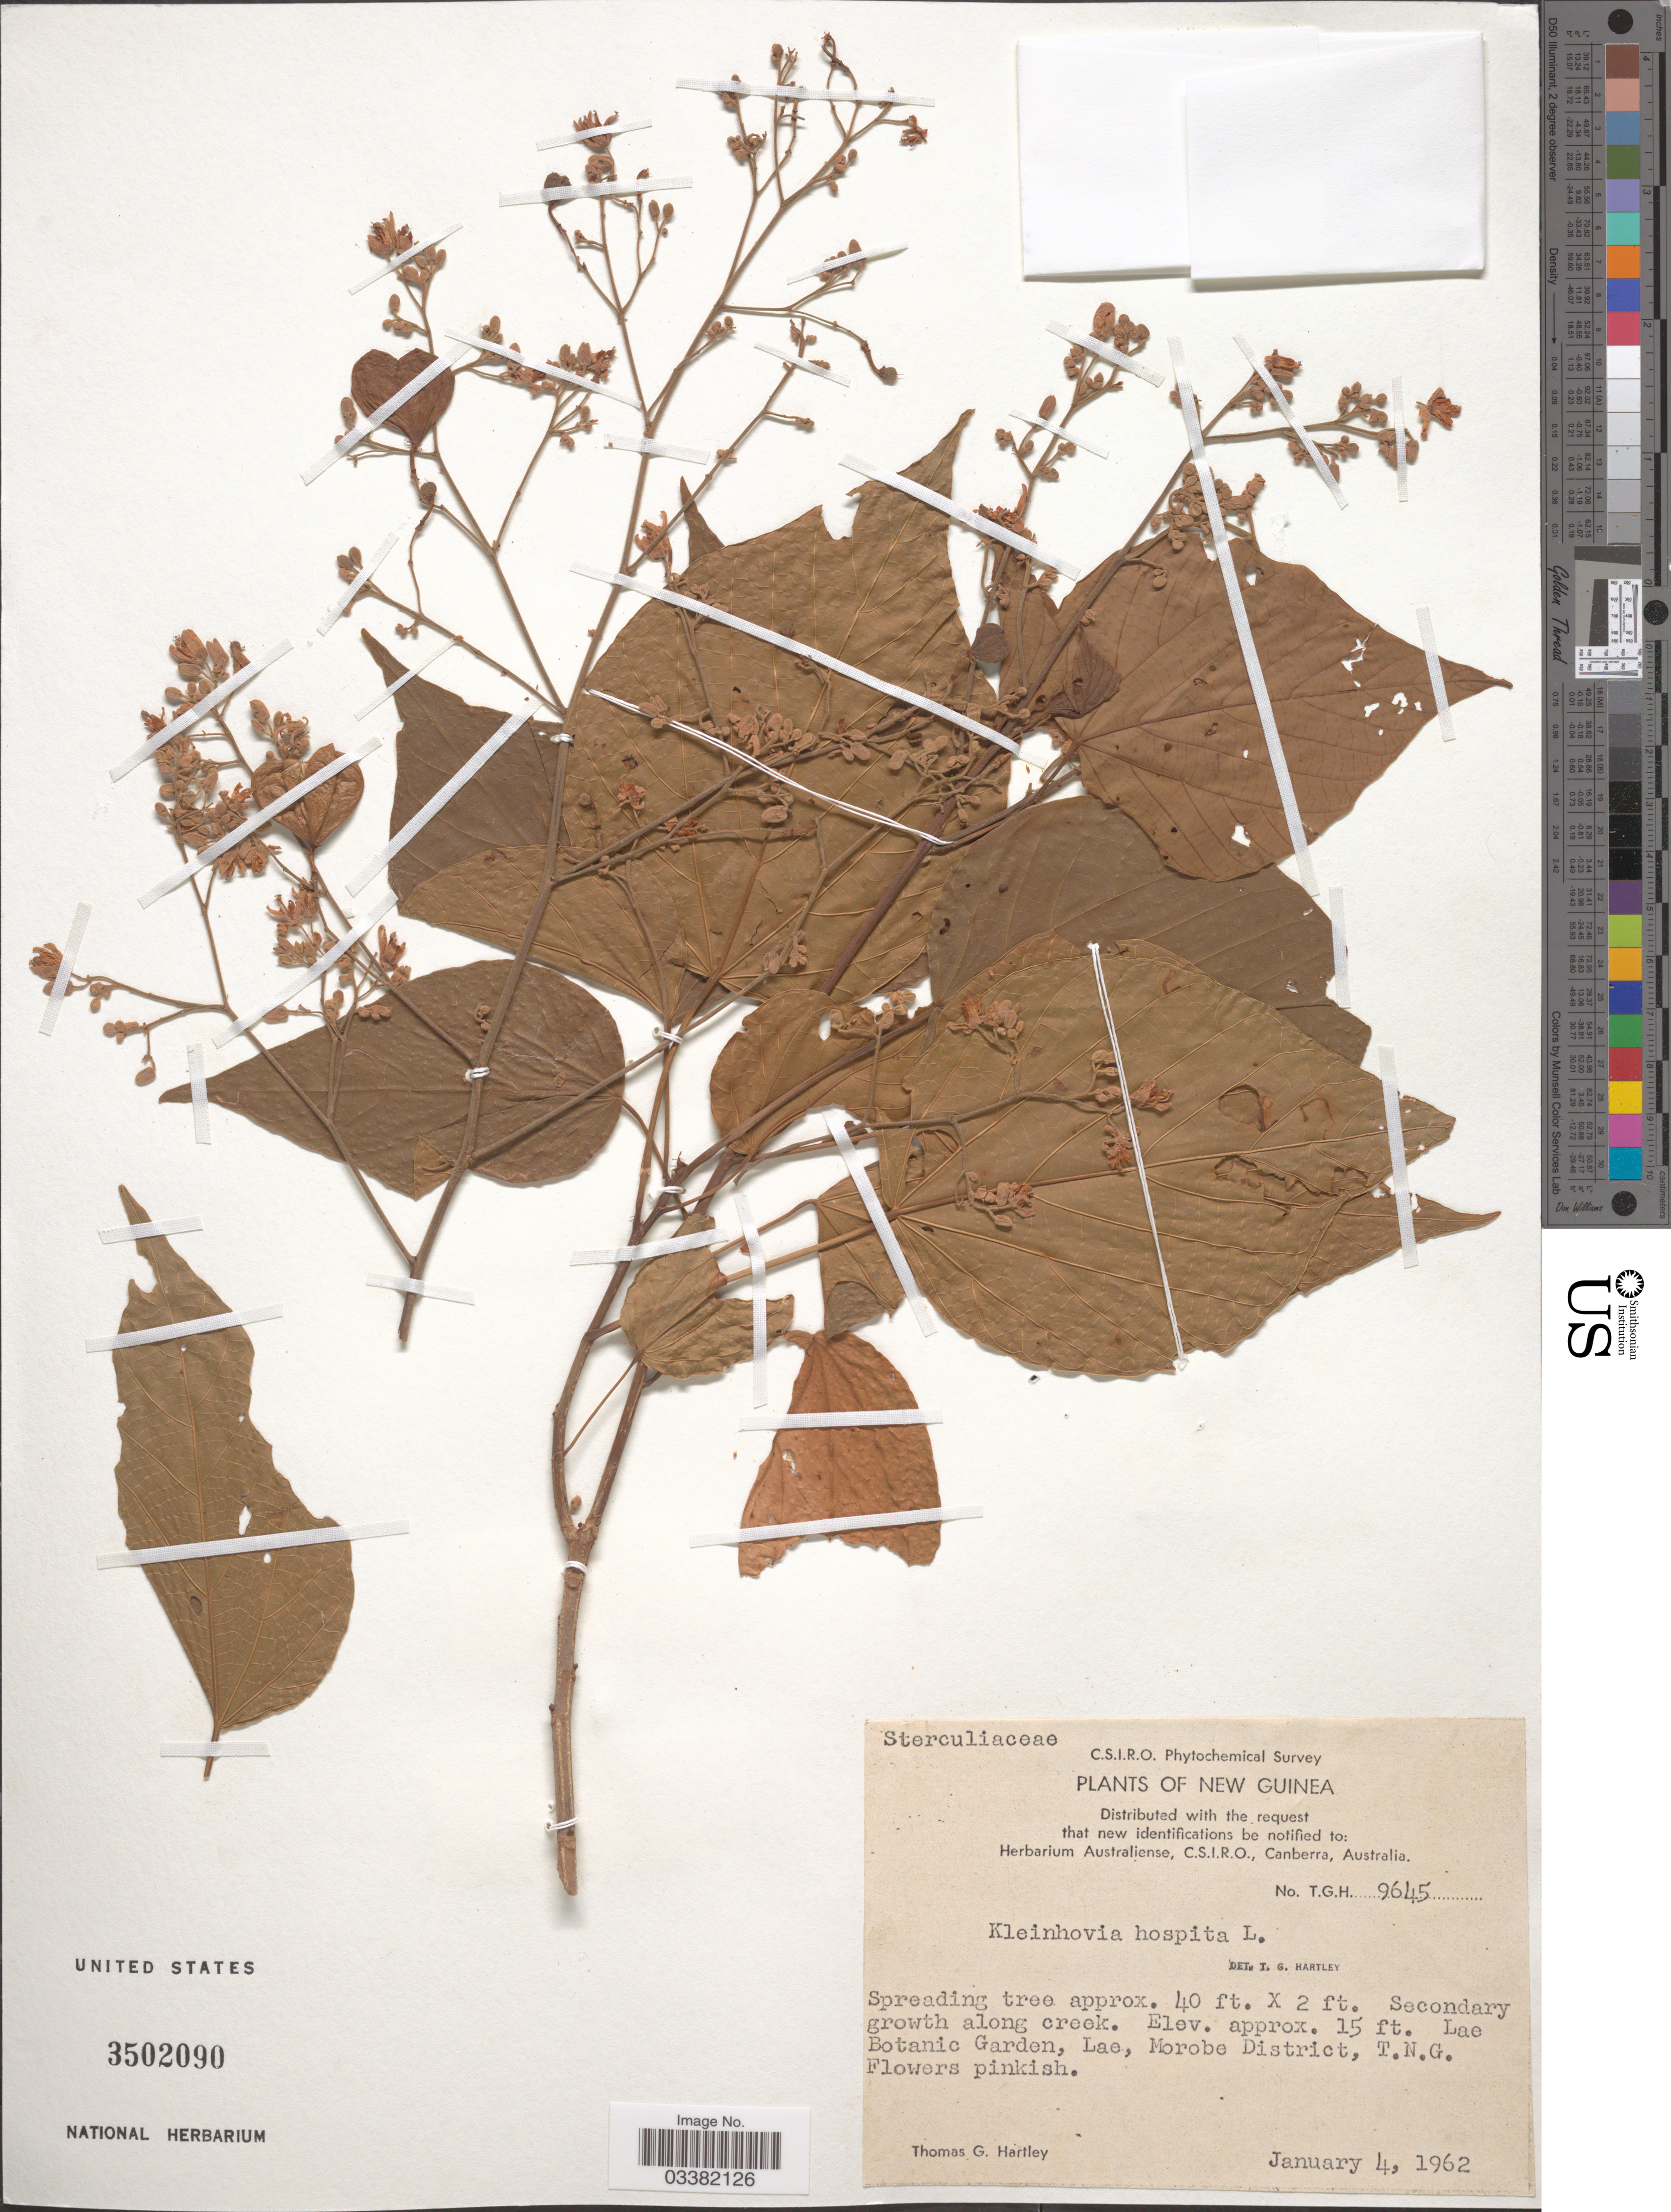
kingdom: Plantae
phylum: Tracheophyta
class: Magnoliopsida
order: Malvales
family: Malvaceae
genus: Kleinhovia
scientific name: Kleinhovia hospita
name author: L.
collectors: T. Hartley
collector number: TGH9645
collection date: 1962-01-04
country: Papua New Guinea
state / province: Morobe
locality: New Guinea. Lae Botanic Garden, Lae, Morobe District, T. N.G.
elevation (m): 5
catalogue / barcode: US 3502090